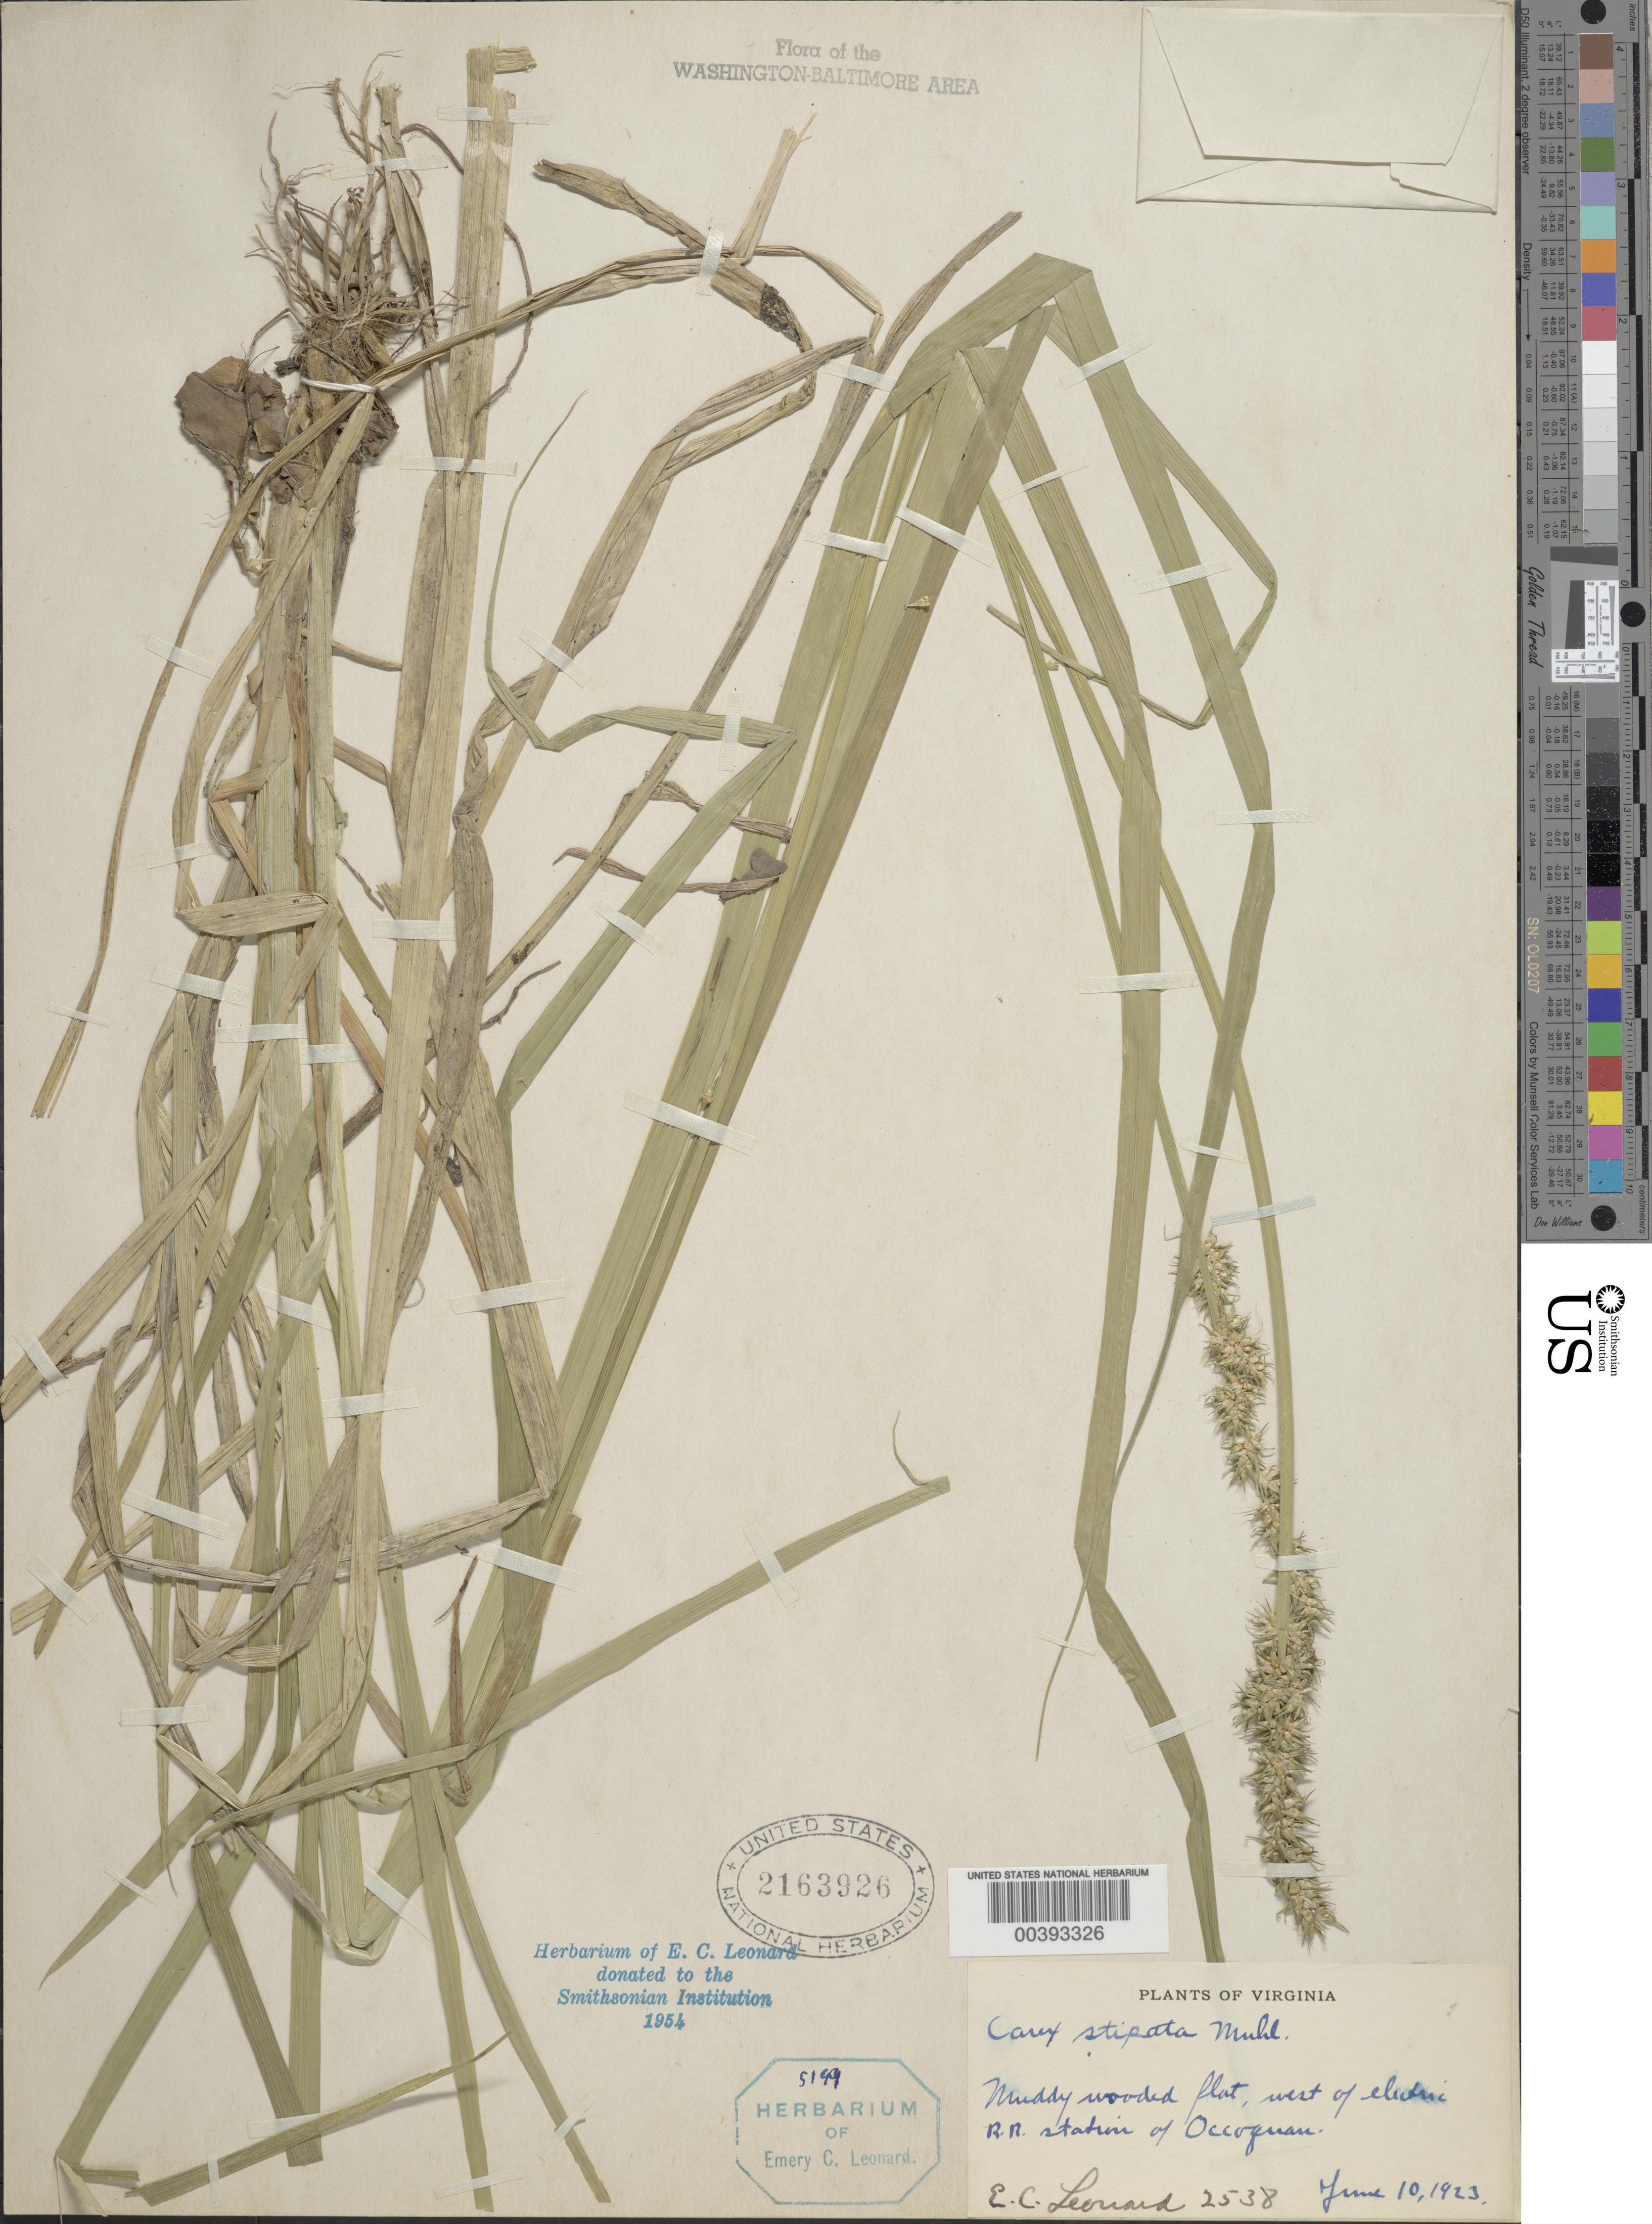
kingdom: Plantae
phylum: Tracheophyta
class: Liliopsida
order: Poales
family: Cyperaceae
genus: Carex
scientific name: Carex stipata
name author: Muhl. ex Willd.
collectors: E. C. Leonard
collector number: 2538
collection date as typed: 10 Jun 1923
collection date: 1923-06-10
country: United States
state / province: Virginia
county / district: Prince William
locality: Occoquan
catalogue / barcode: US 2163926